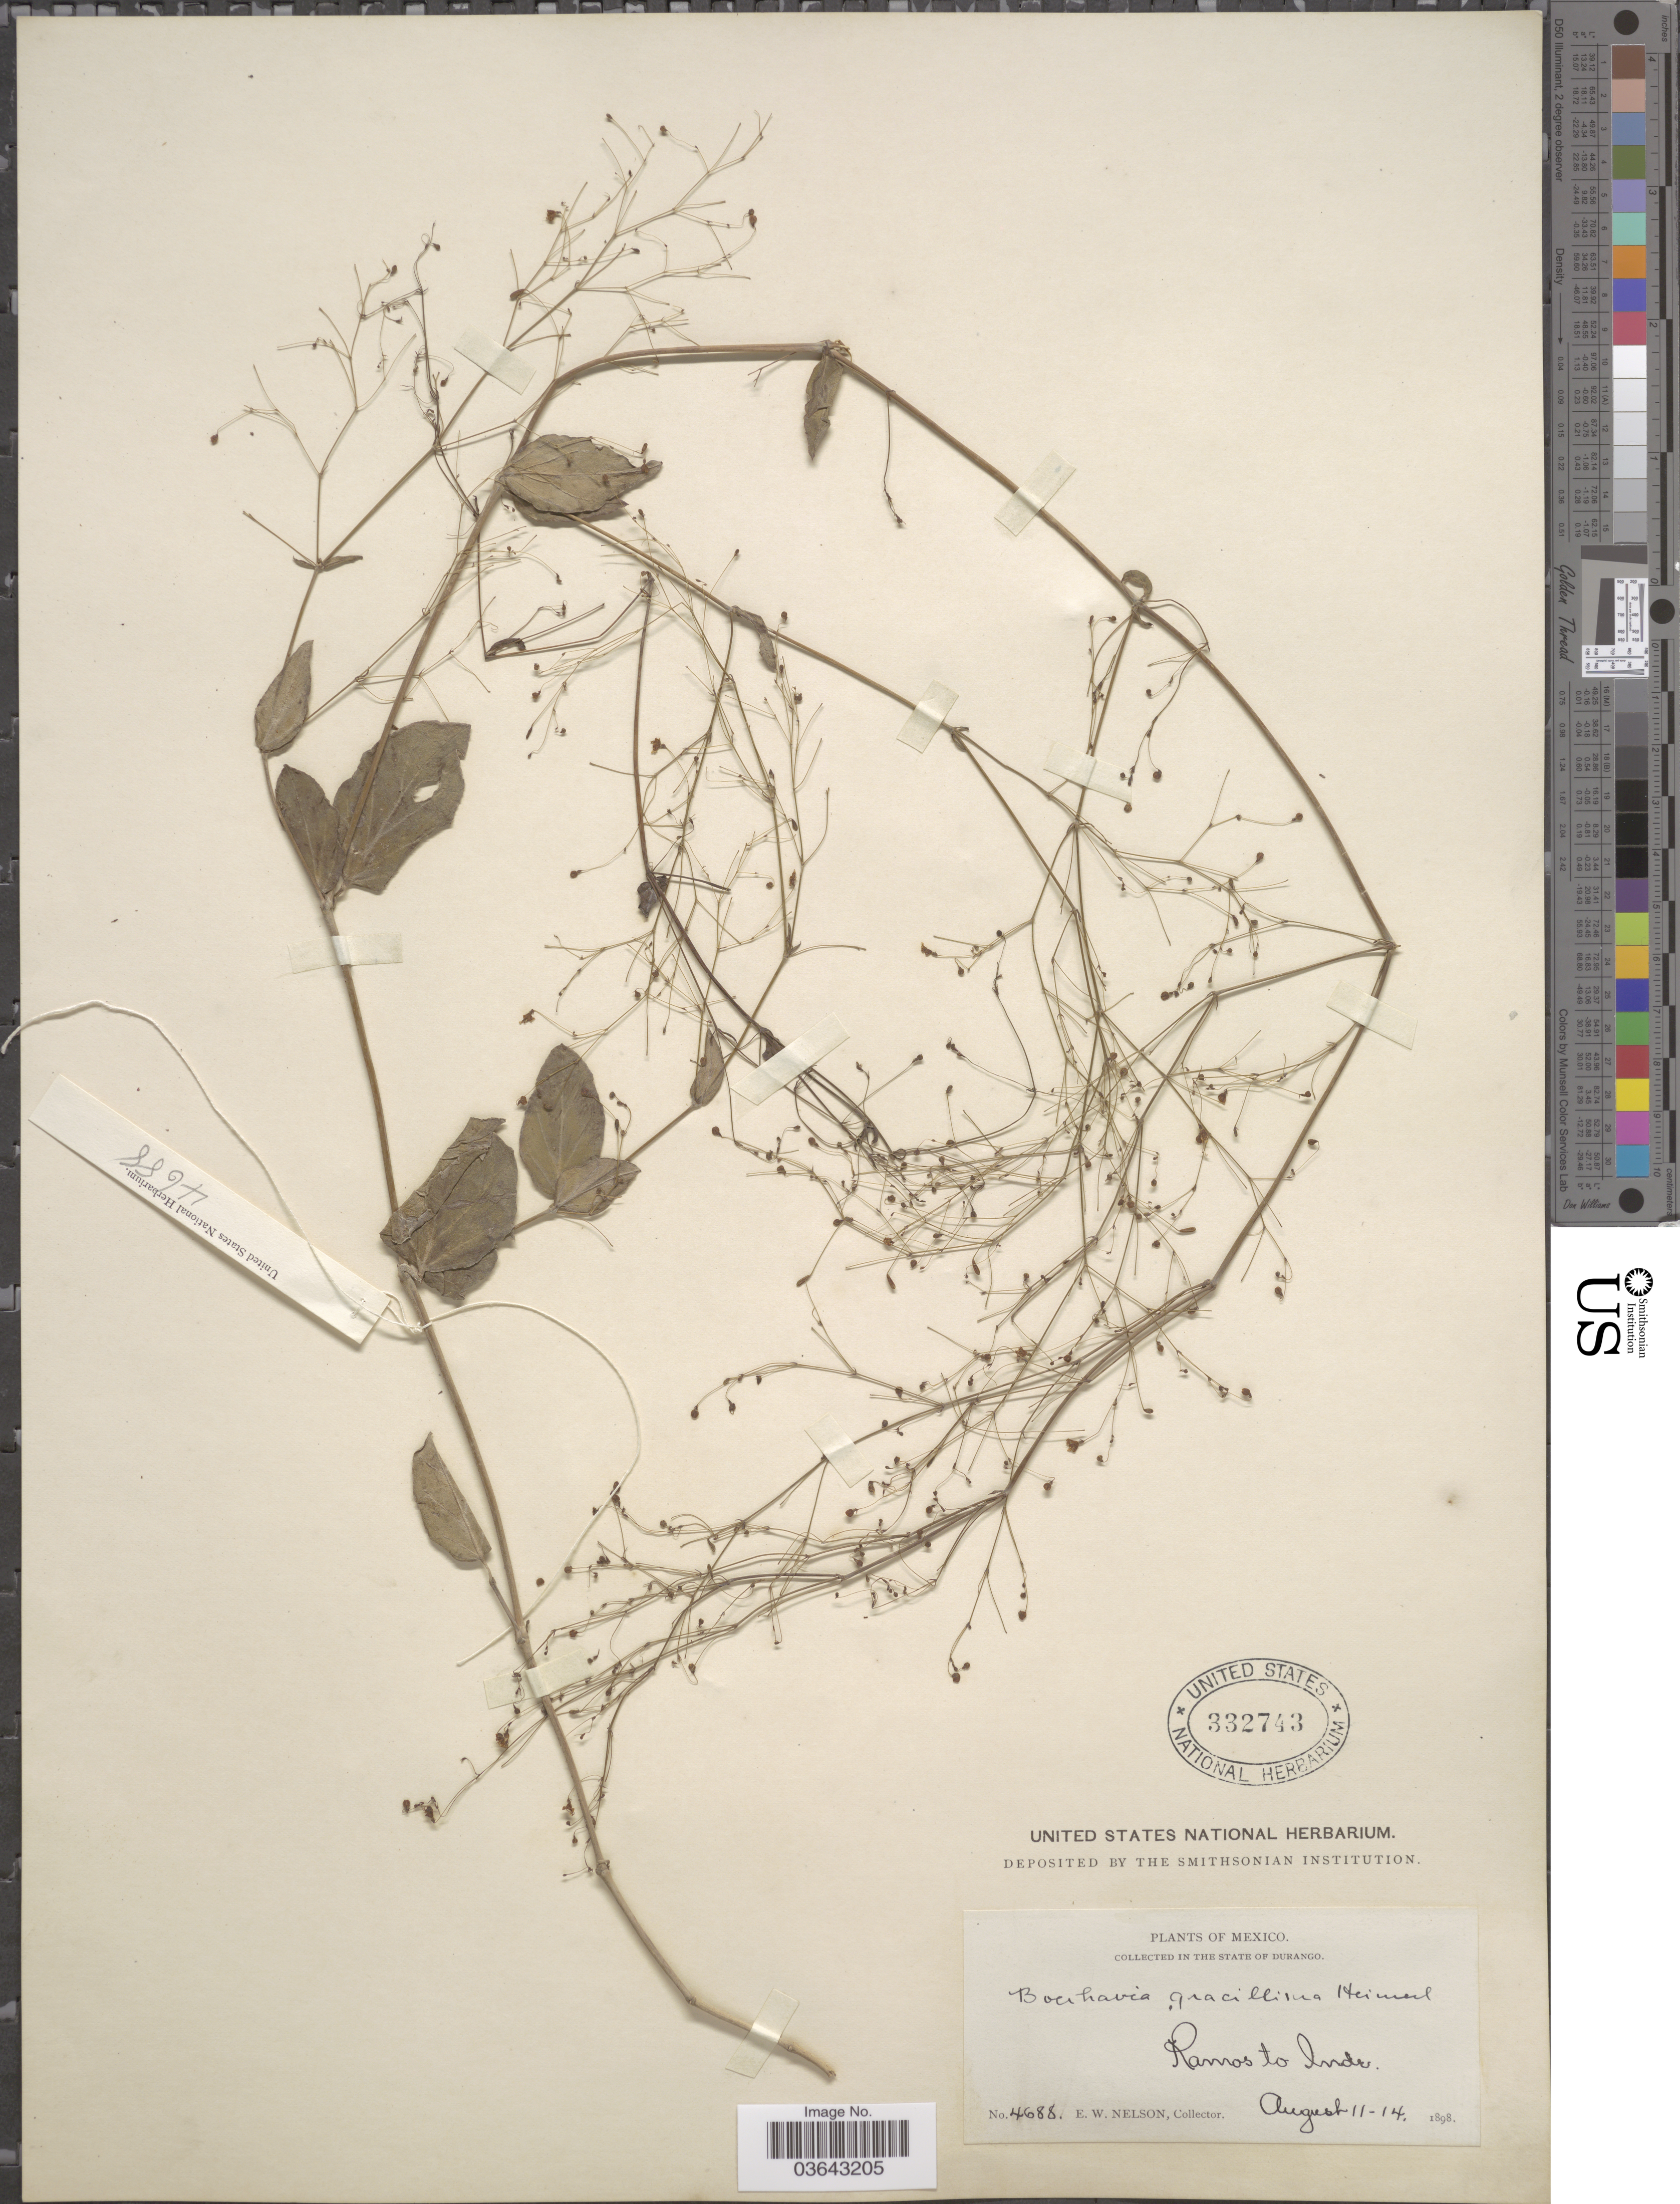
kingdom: Plantae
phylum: Tracheophyta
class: Magnoliopsida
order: Caryophyllales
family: Nyctaginaceae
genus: Boerhavia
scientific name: Boerhavia gracillima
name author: Heimerl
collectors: E. W. Nelson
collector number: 4688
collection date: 1898-08-11/1898-08-14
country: Mexico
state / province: Durango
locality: Ramos to Inde.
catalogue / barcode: US 332743